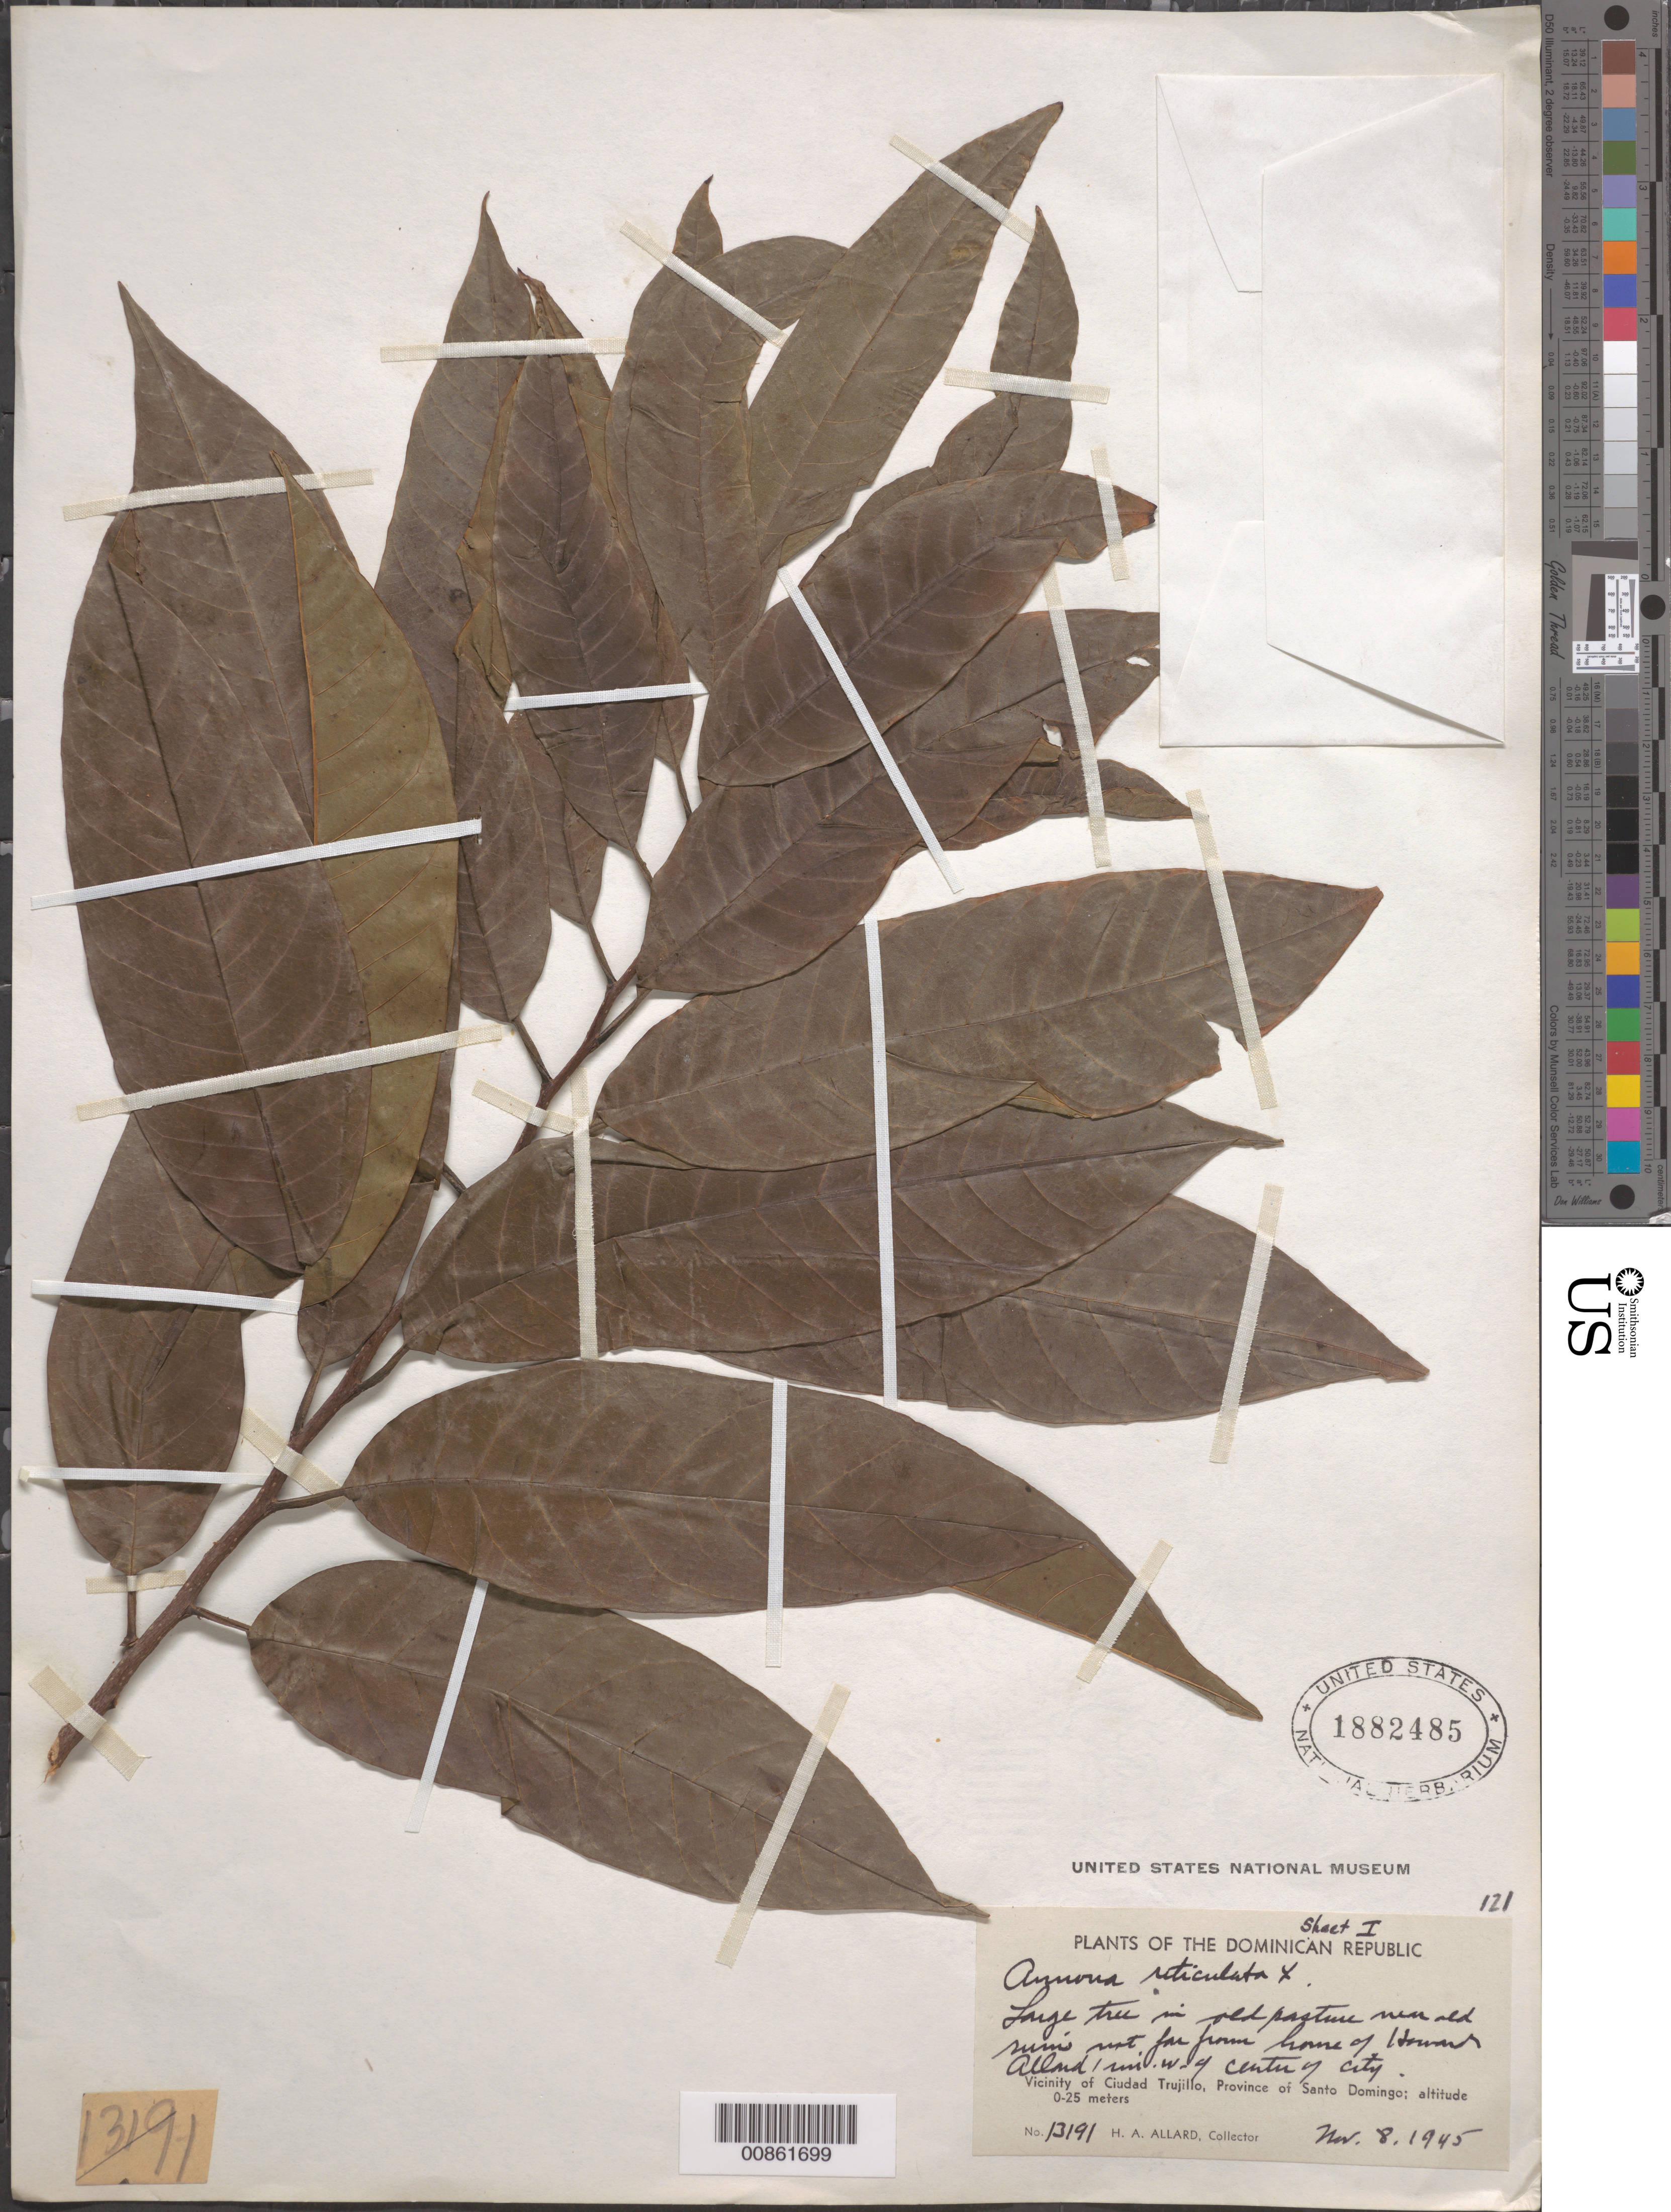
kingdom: Plantae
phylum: Tracheophyta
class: Magnoliopsida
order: Magnoliales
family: Annonaceae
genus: Annona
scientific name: Annona reticulata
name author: L.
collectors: H. A. Allard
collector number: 13191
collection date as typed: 08 Nov 1945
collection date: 1945-11-08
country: Dominican Republic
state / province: Distrito Nacional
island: Hispaniola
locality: Vicinity of Ciudad Trujillo, Province of Santo Domingo (obsolete). Near old ruins not far from home of Howard Allard's, 1 mi. W of center of city.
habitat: In old pasture.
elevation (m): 0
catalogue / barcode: US 1882485